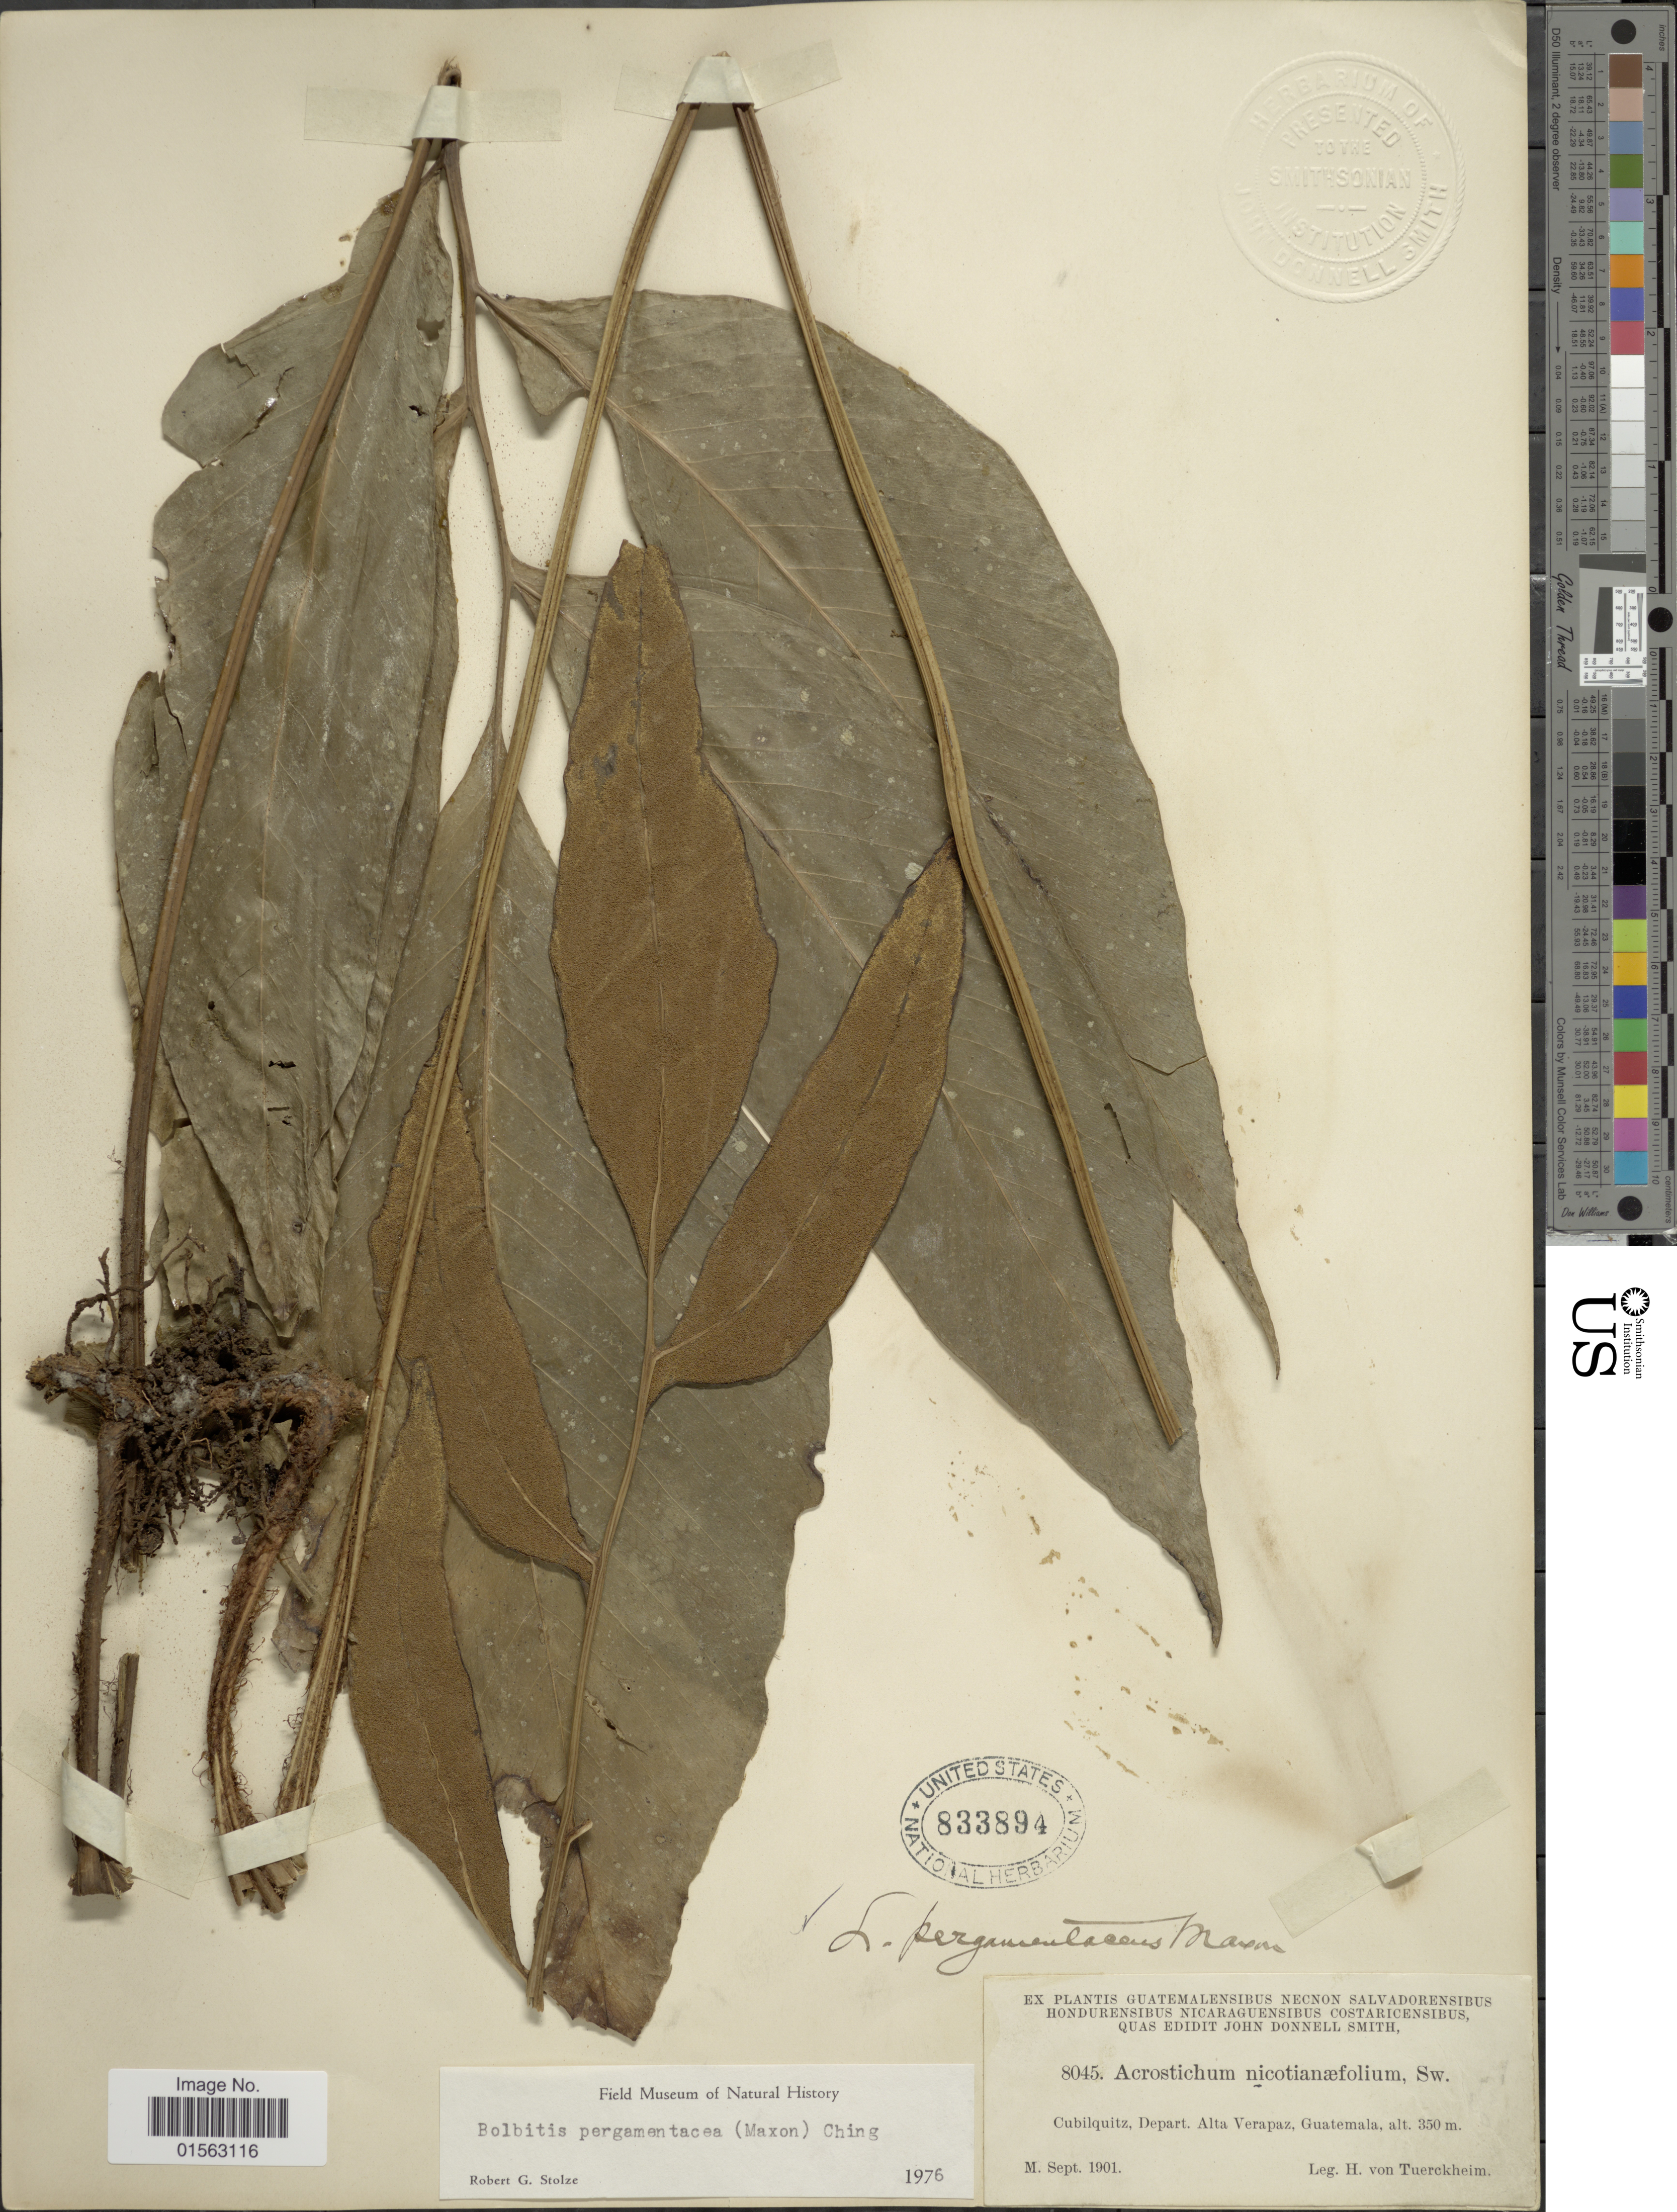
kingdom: Plantae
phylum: Tracheophyta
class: Polypodiopsida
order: Polypodiales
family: Dryopteridaceae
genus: Mickelia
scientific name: Mickelia pergamentacea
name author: (Maxon) R.C. Moran et al.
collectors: H. von Türckheim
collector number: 8045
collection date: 1901-09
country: Guatemala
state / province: Alta Verapaz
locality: Cubilquitz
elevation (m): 350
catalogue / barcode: US 833894